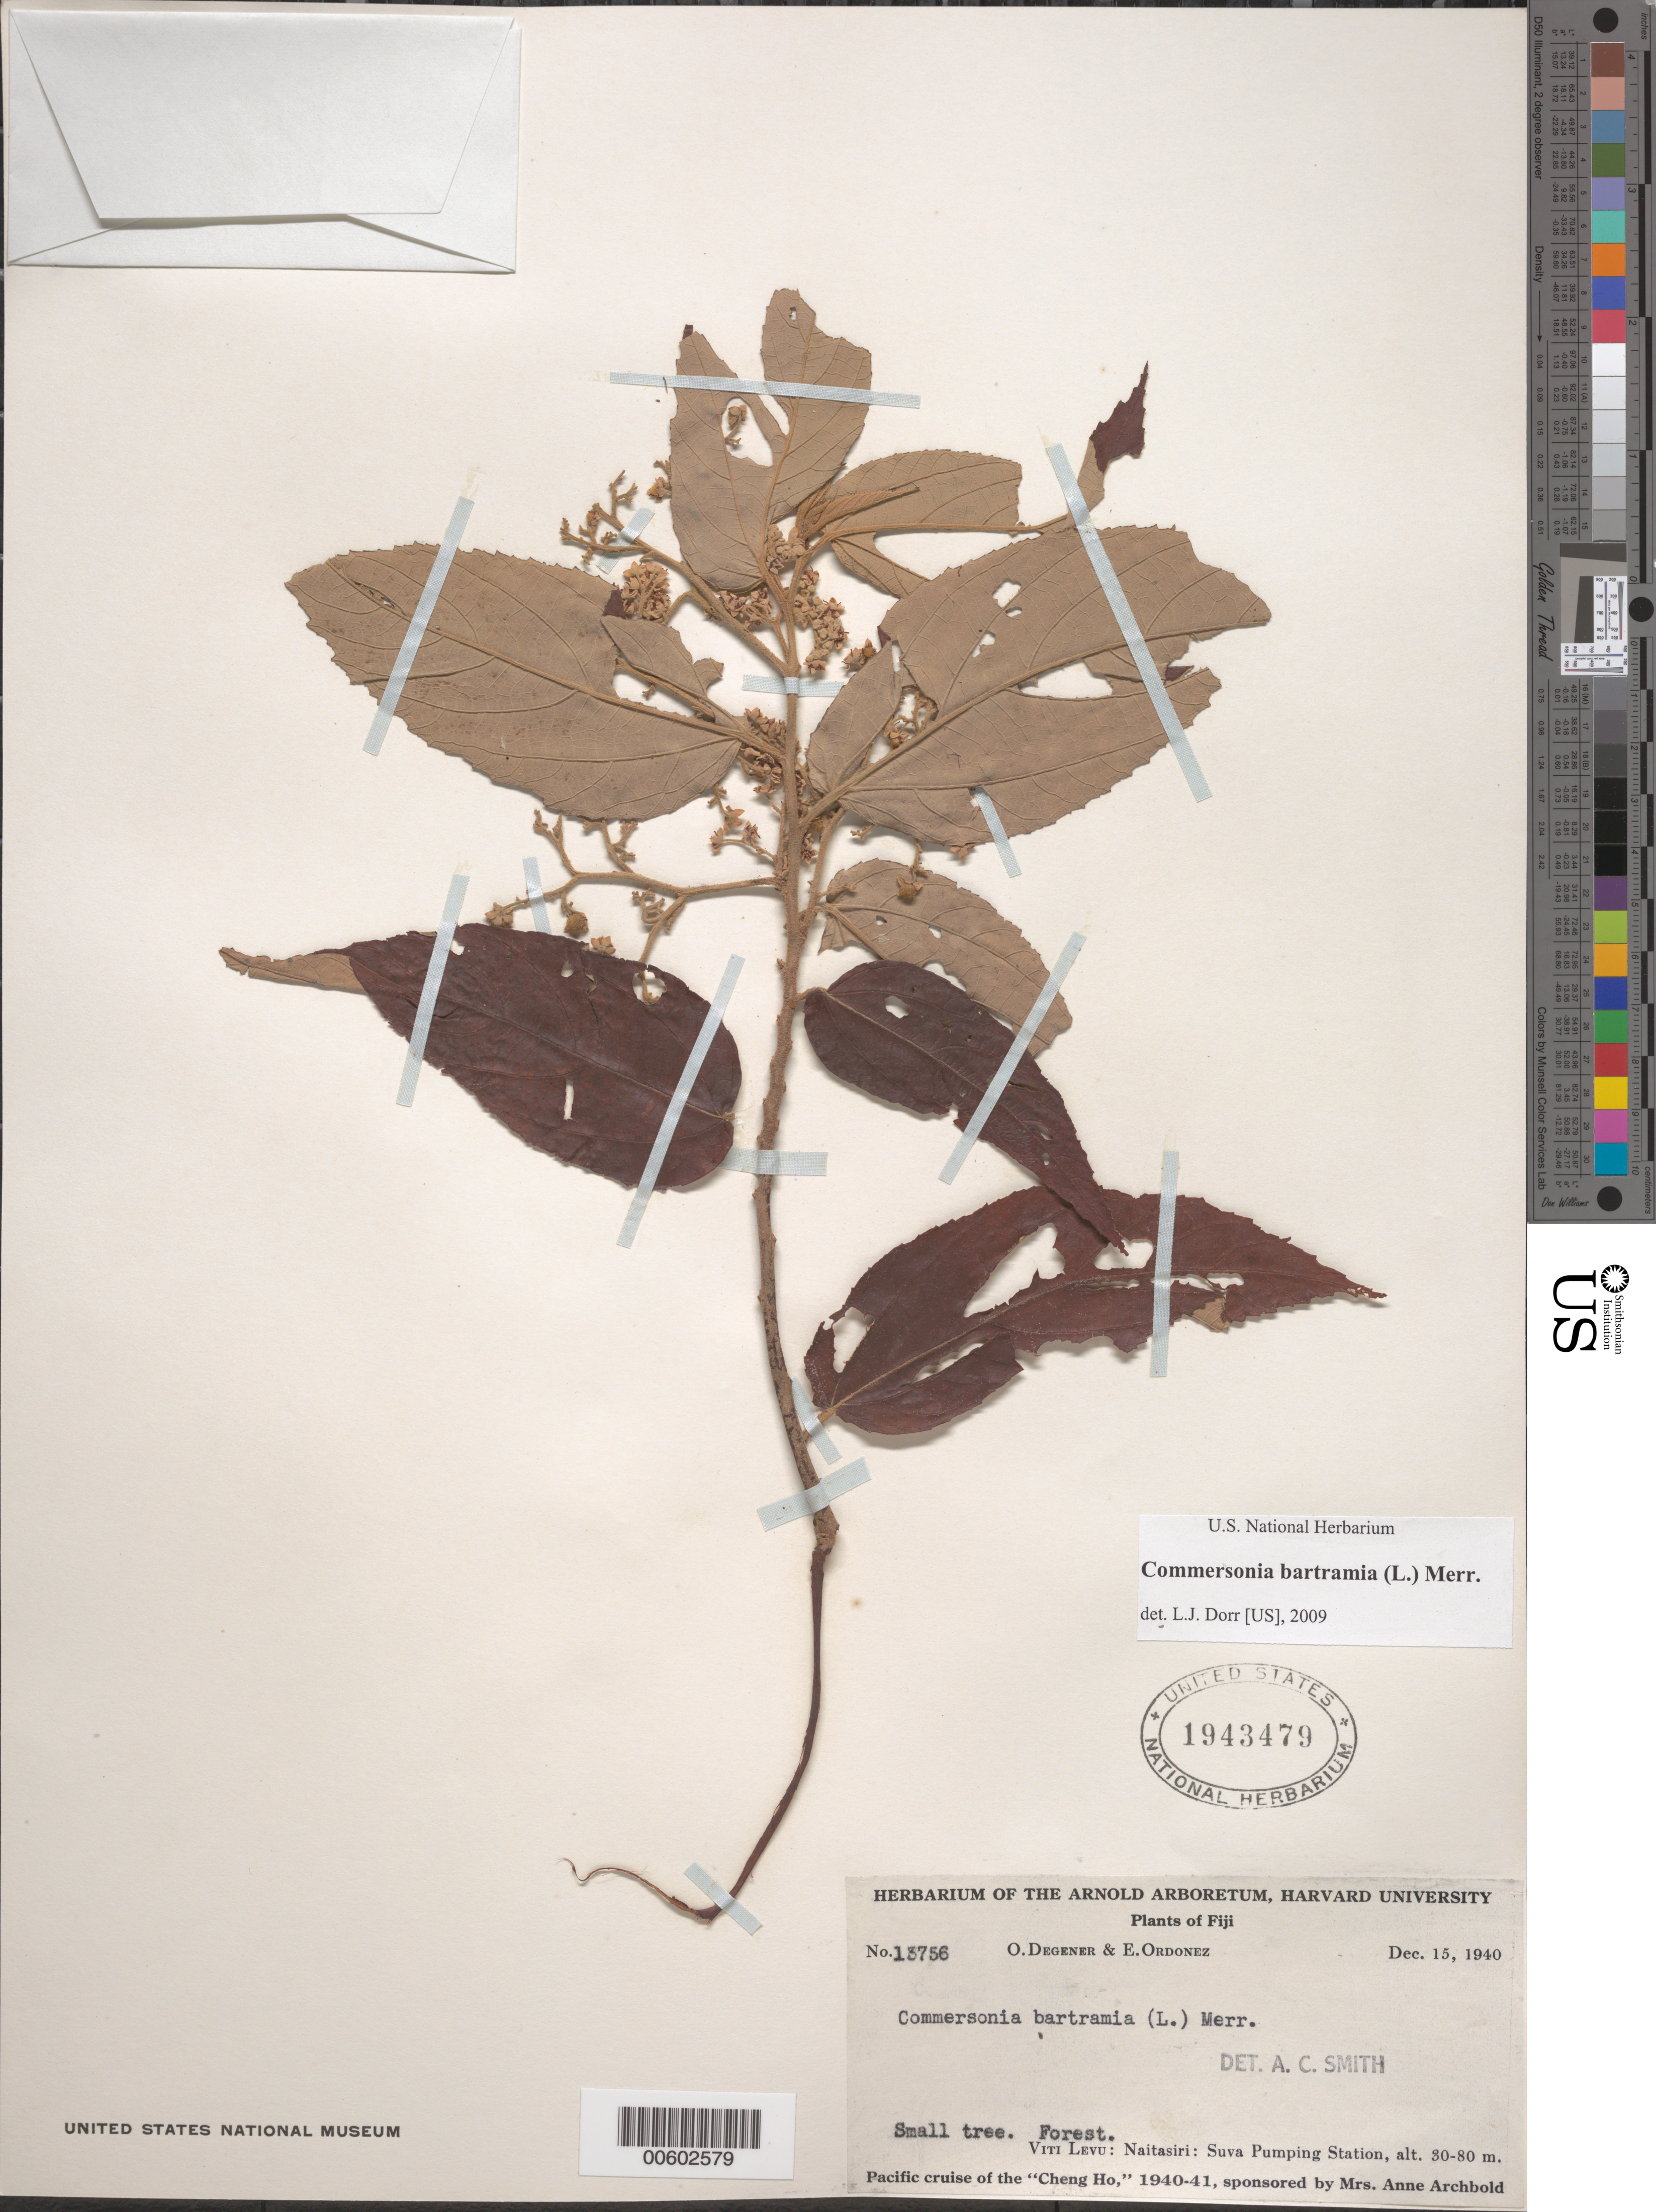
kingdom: Plantae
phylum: Tracheophyta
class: Magnoliopsida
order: Malvales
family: Malvaceae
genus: Commersonia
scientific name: Commersonia bartramia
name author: (L.) Merr.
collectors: O. Degener & E. Ordonez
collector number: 13756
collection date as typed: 15 Dec 1940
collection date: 1940-12-15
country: Fiji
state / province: Central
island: Viti Levu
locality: Naitasiri: Suva Pumping Station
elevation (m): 30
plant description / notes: US, A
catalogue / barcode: US 1943479